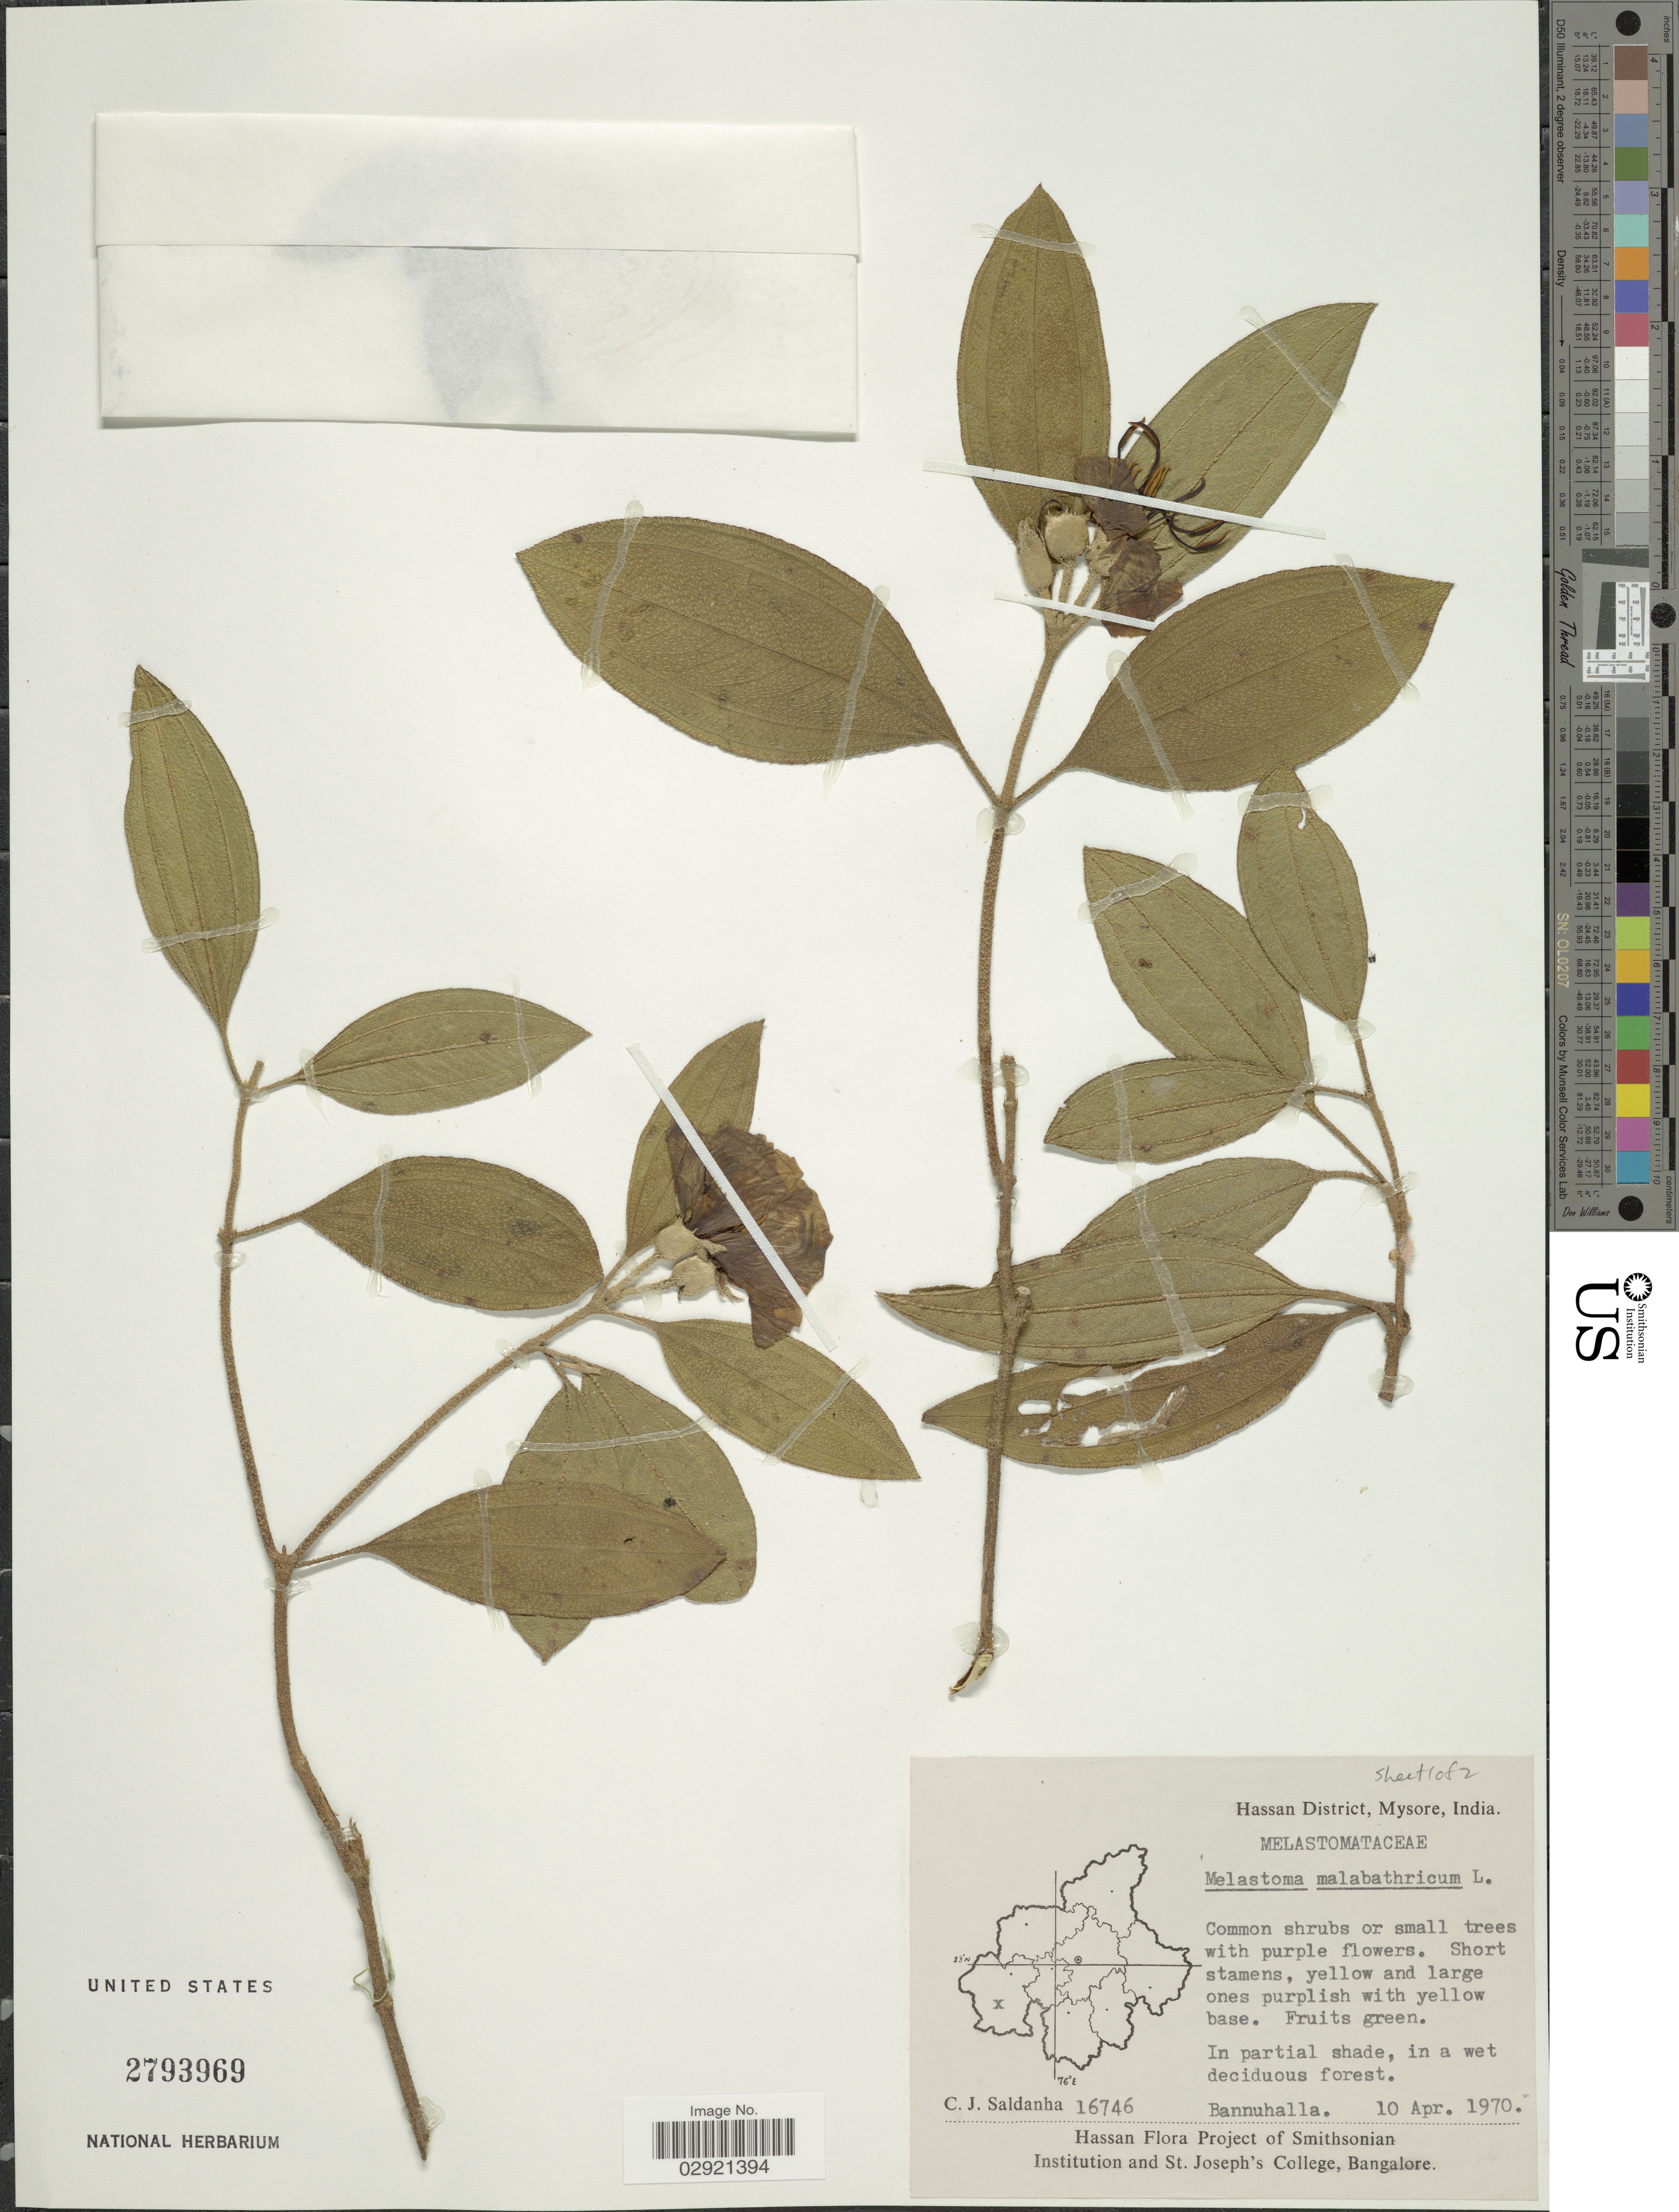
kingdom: Plantae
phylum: Tracheophyta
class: Magnoliopsida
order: Myrtales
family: Melastomataceae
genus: Melastoma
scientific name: Melastoma malabathricum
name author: L.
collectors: C. J. Saldanha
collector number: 16746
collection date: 1970-04-10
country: India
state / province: Karnataka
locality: Hassan District, Mysore. Bannuhalla.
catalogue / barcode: US 2793969